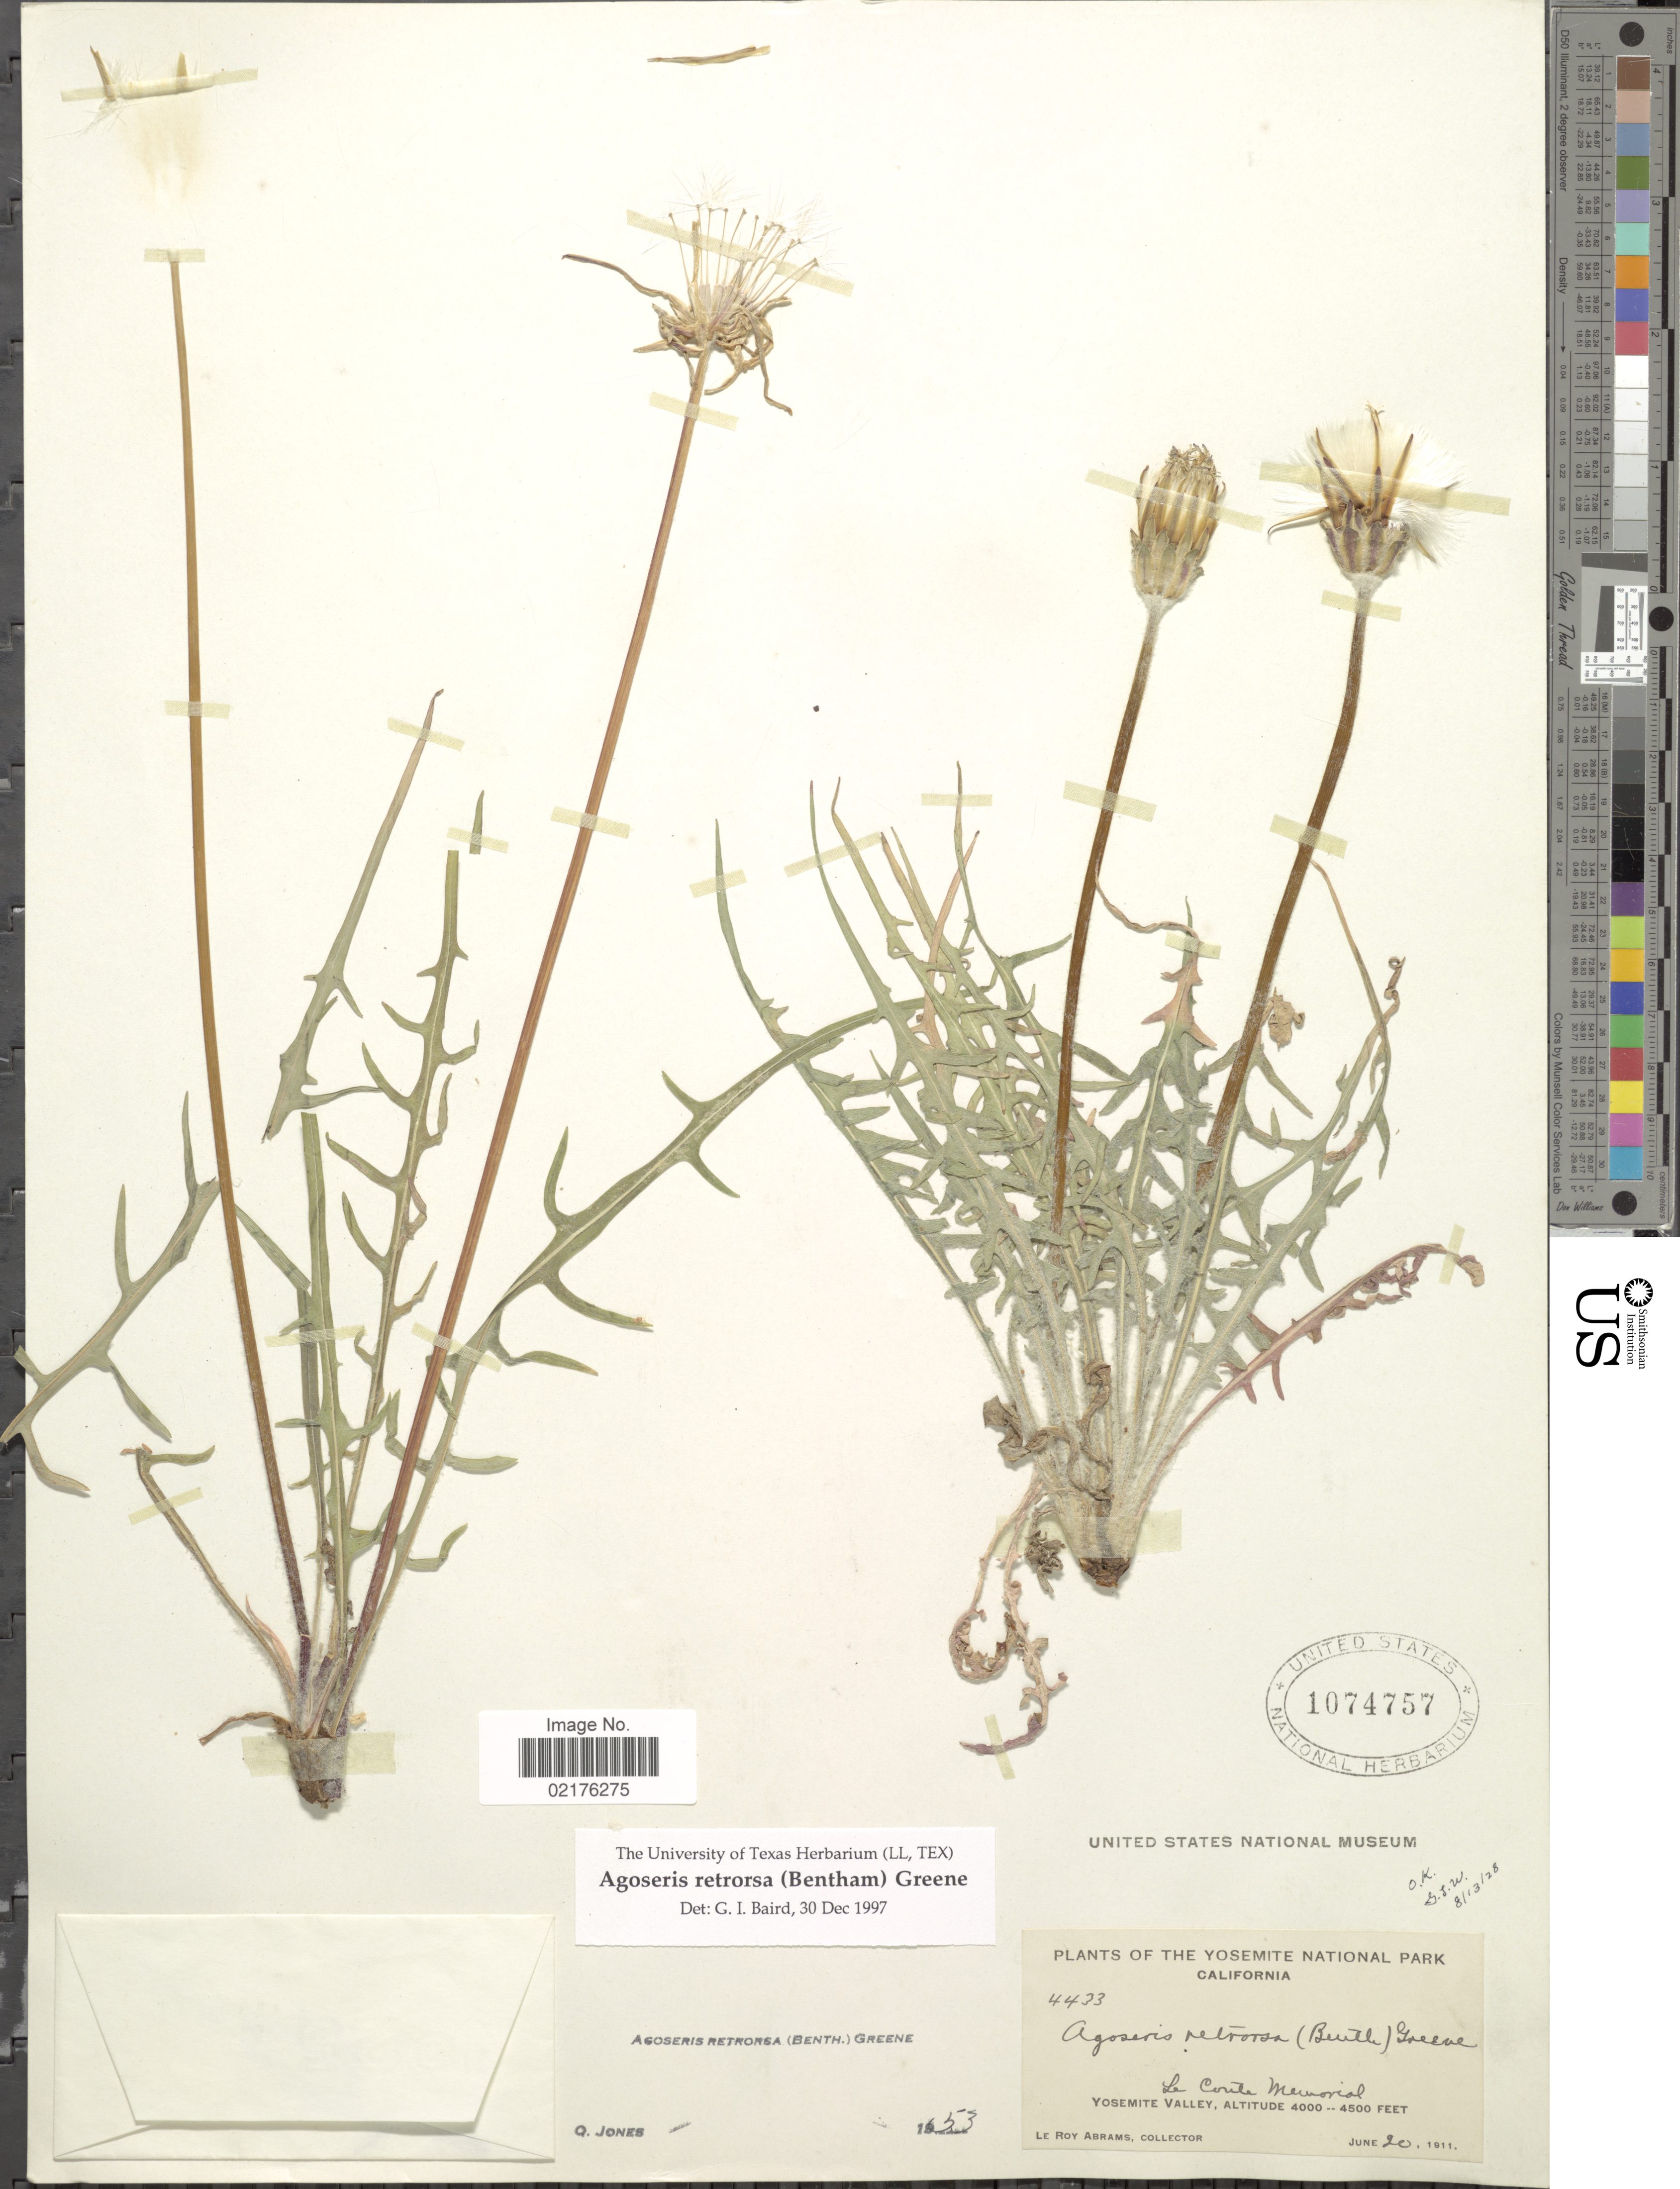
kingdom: Plantae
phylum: Tracheophyta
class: Magnoliopsida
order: Asterales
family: Asteraceae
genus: Agoseris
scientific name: Agoseris retrorsa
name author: (Benth.) Greene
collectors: L. Abrams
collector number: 4433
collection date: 1911-06-20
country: United States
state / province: California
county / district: Mariposa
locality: The Yosemite National Park, Le Couta Memorial, Yosemite Valley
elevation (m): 1219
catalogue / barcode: US 1074757